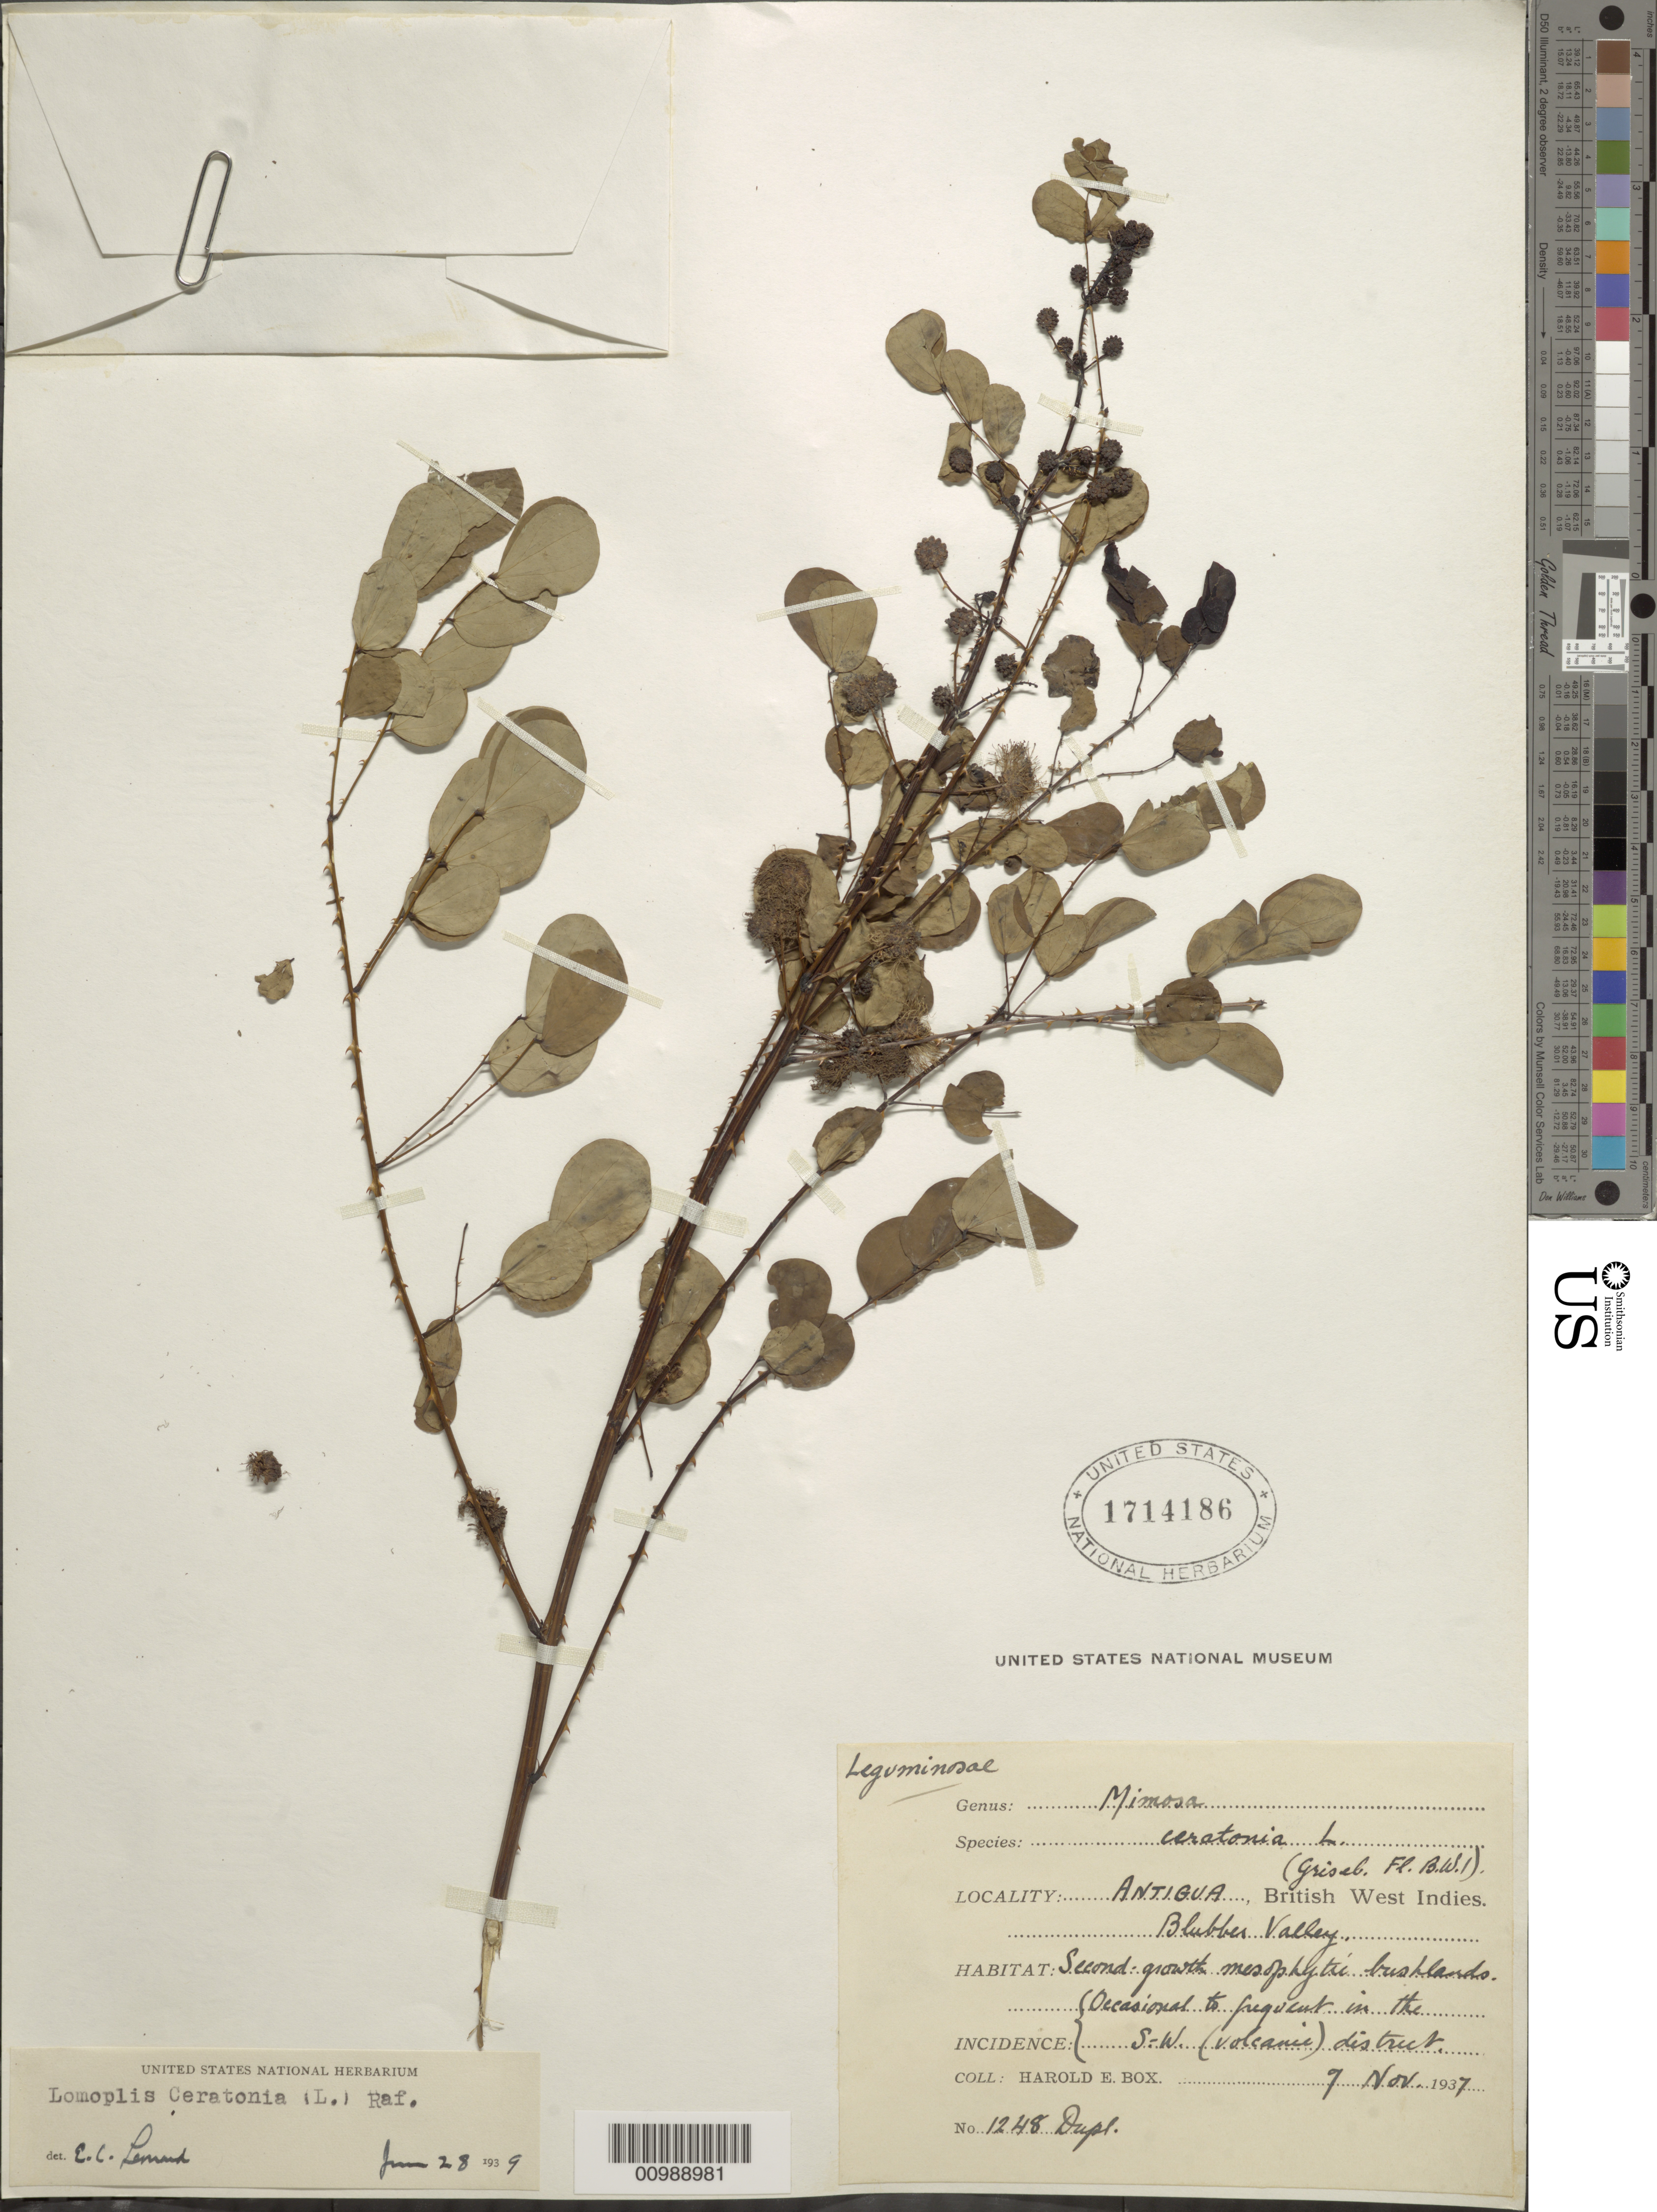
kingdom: Plantae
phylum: Tracheophyta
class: Magnoliopsida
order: Fabales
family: Fabaceae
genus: Mimosa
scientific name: Mimosa ceratonia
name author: L.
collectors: H. E. Box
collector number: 1248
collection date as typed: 09 Nov 1937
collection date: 1937-11-09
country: Antigua and Barbuda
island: Antigua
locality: Occasional to frequent in the SW (volcanic) district.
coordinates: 0 N, 0 E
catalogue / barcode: US 1714186